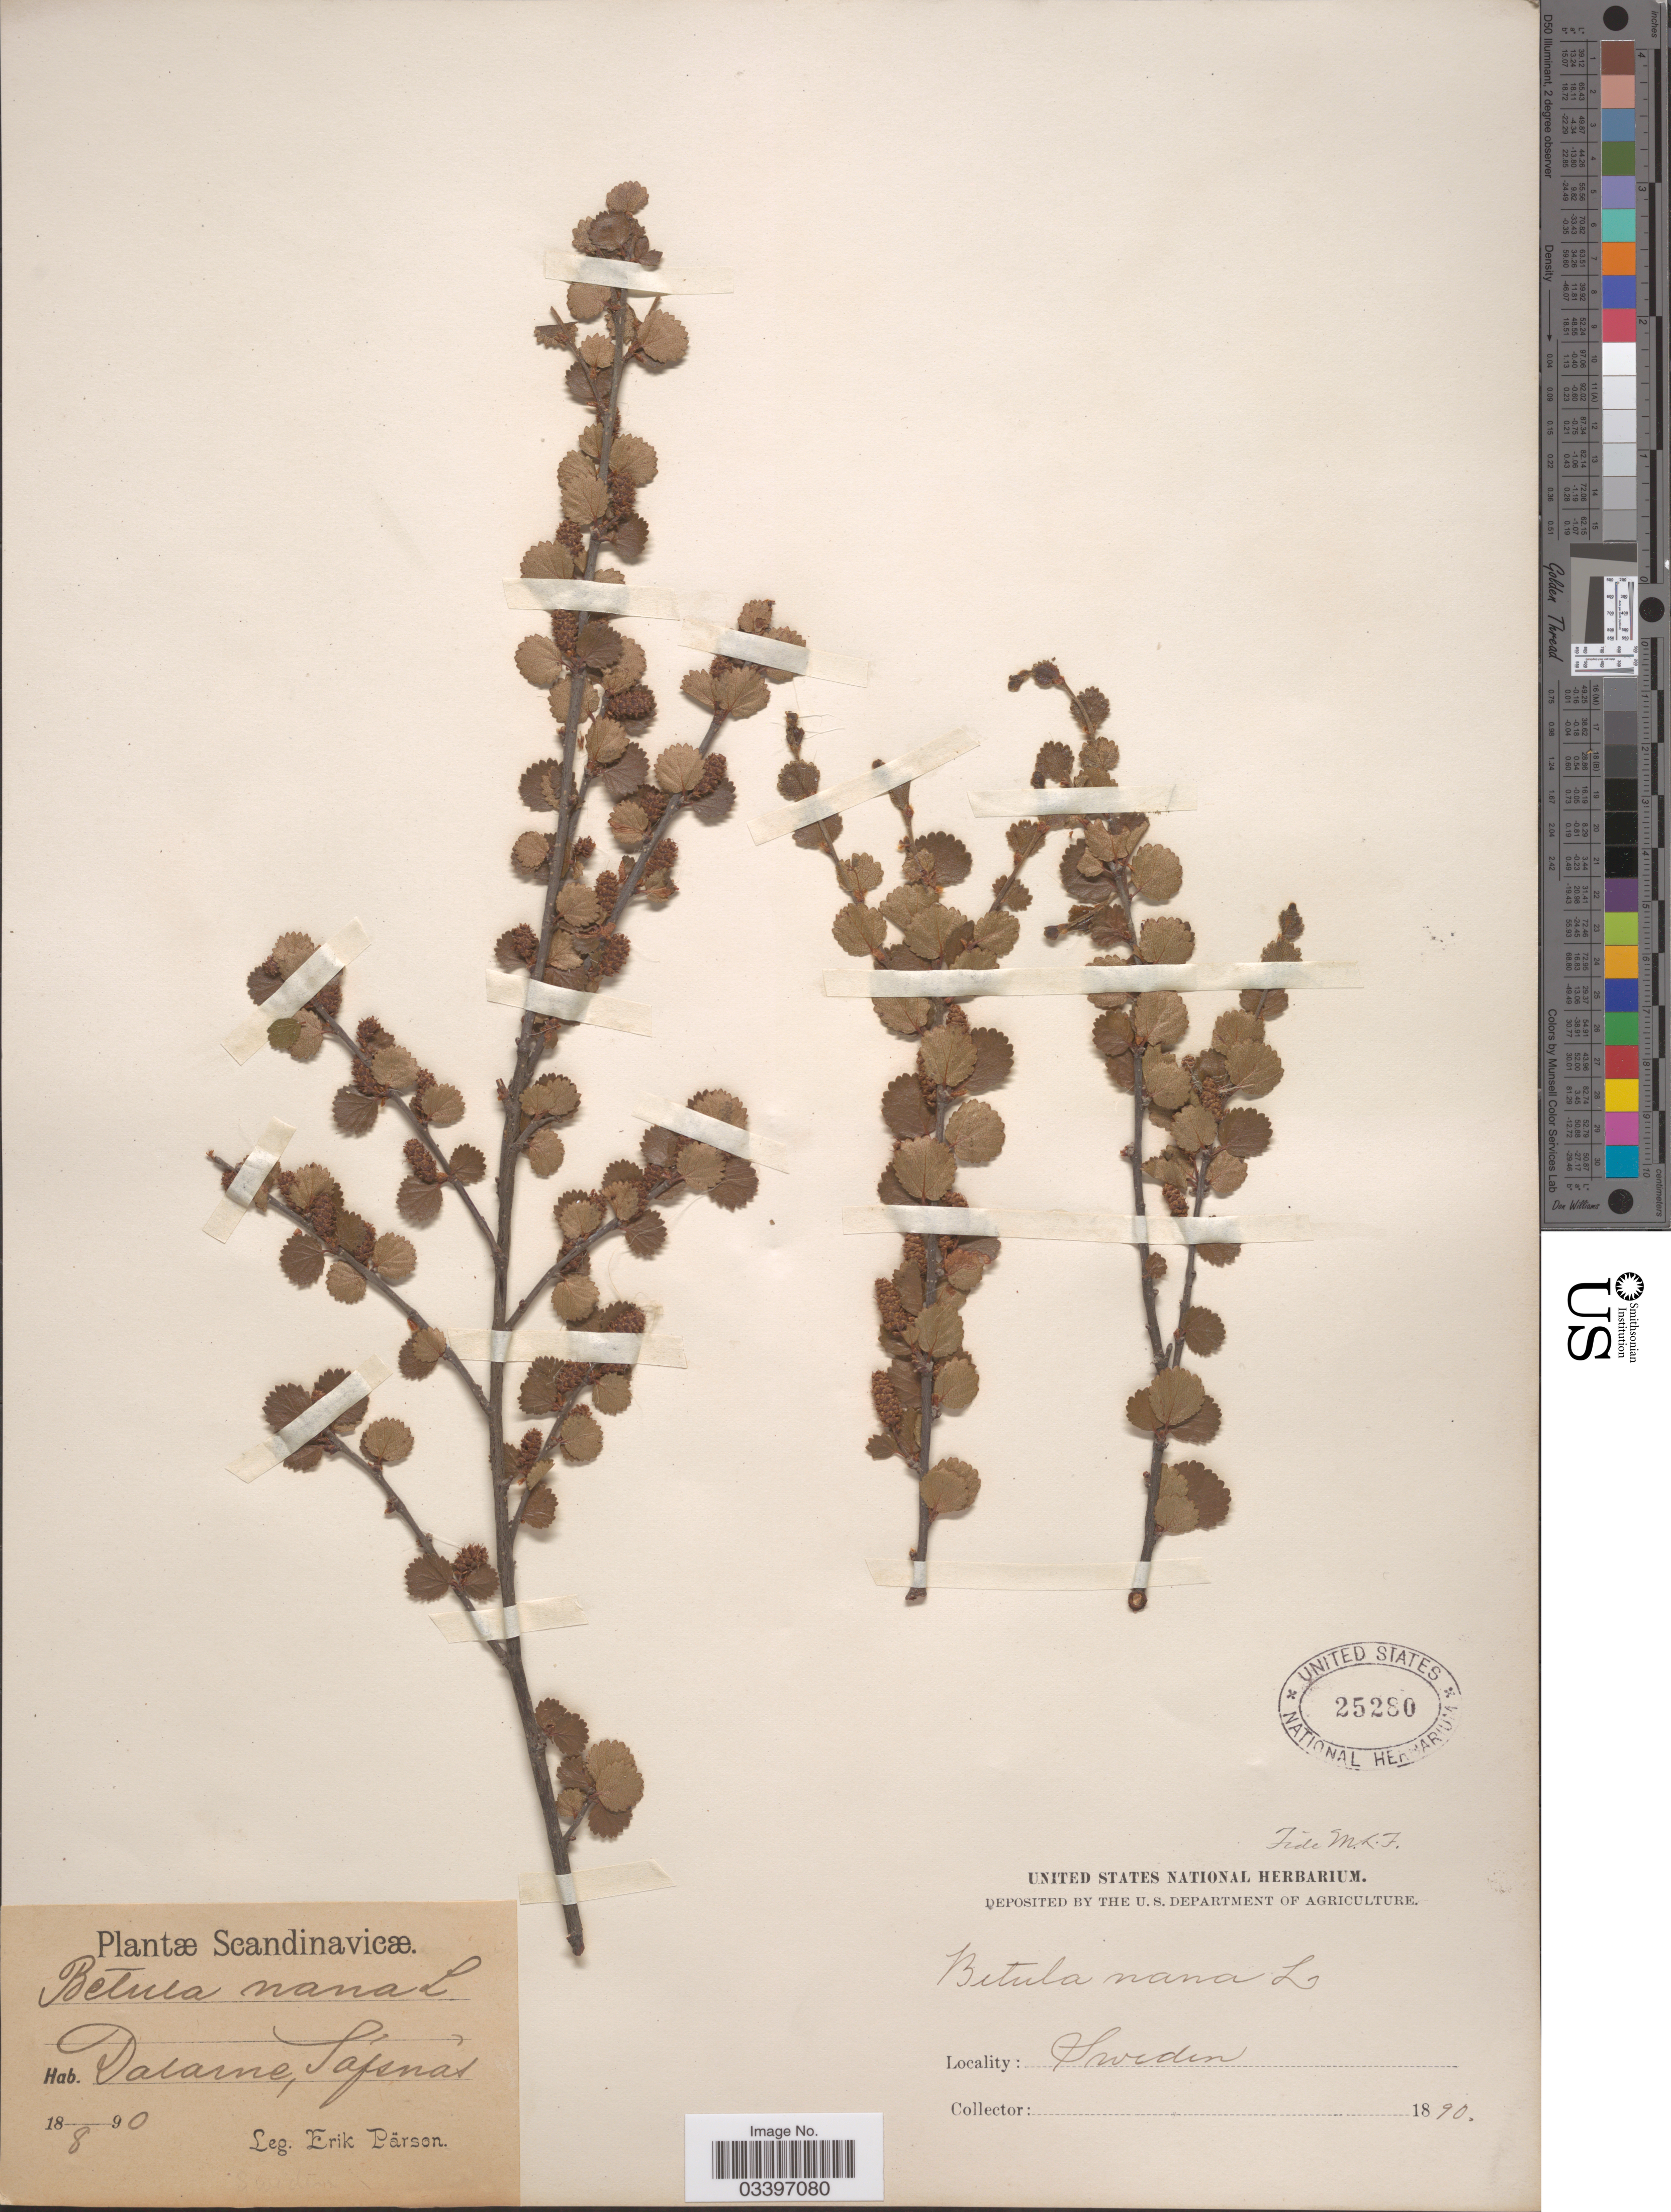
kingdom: Plantae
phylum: Tracheophyta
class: Magnoliopsida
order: Fagales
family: Betulaceae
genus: Betula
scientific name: Betula nana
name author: L.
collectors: E. Parson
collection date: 1890-08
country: Sweden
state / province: Dalarna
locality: Scandinavicæ, Dalarne, Säfsnäs.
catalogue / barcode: US 25280